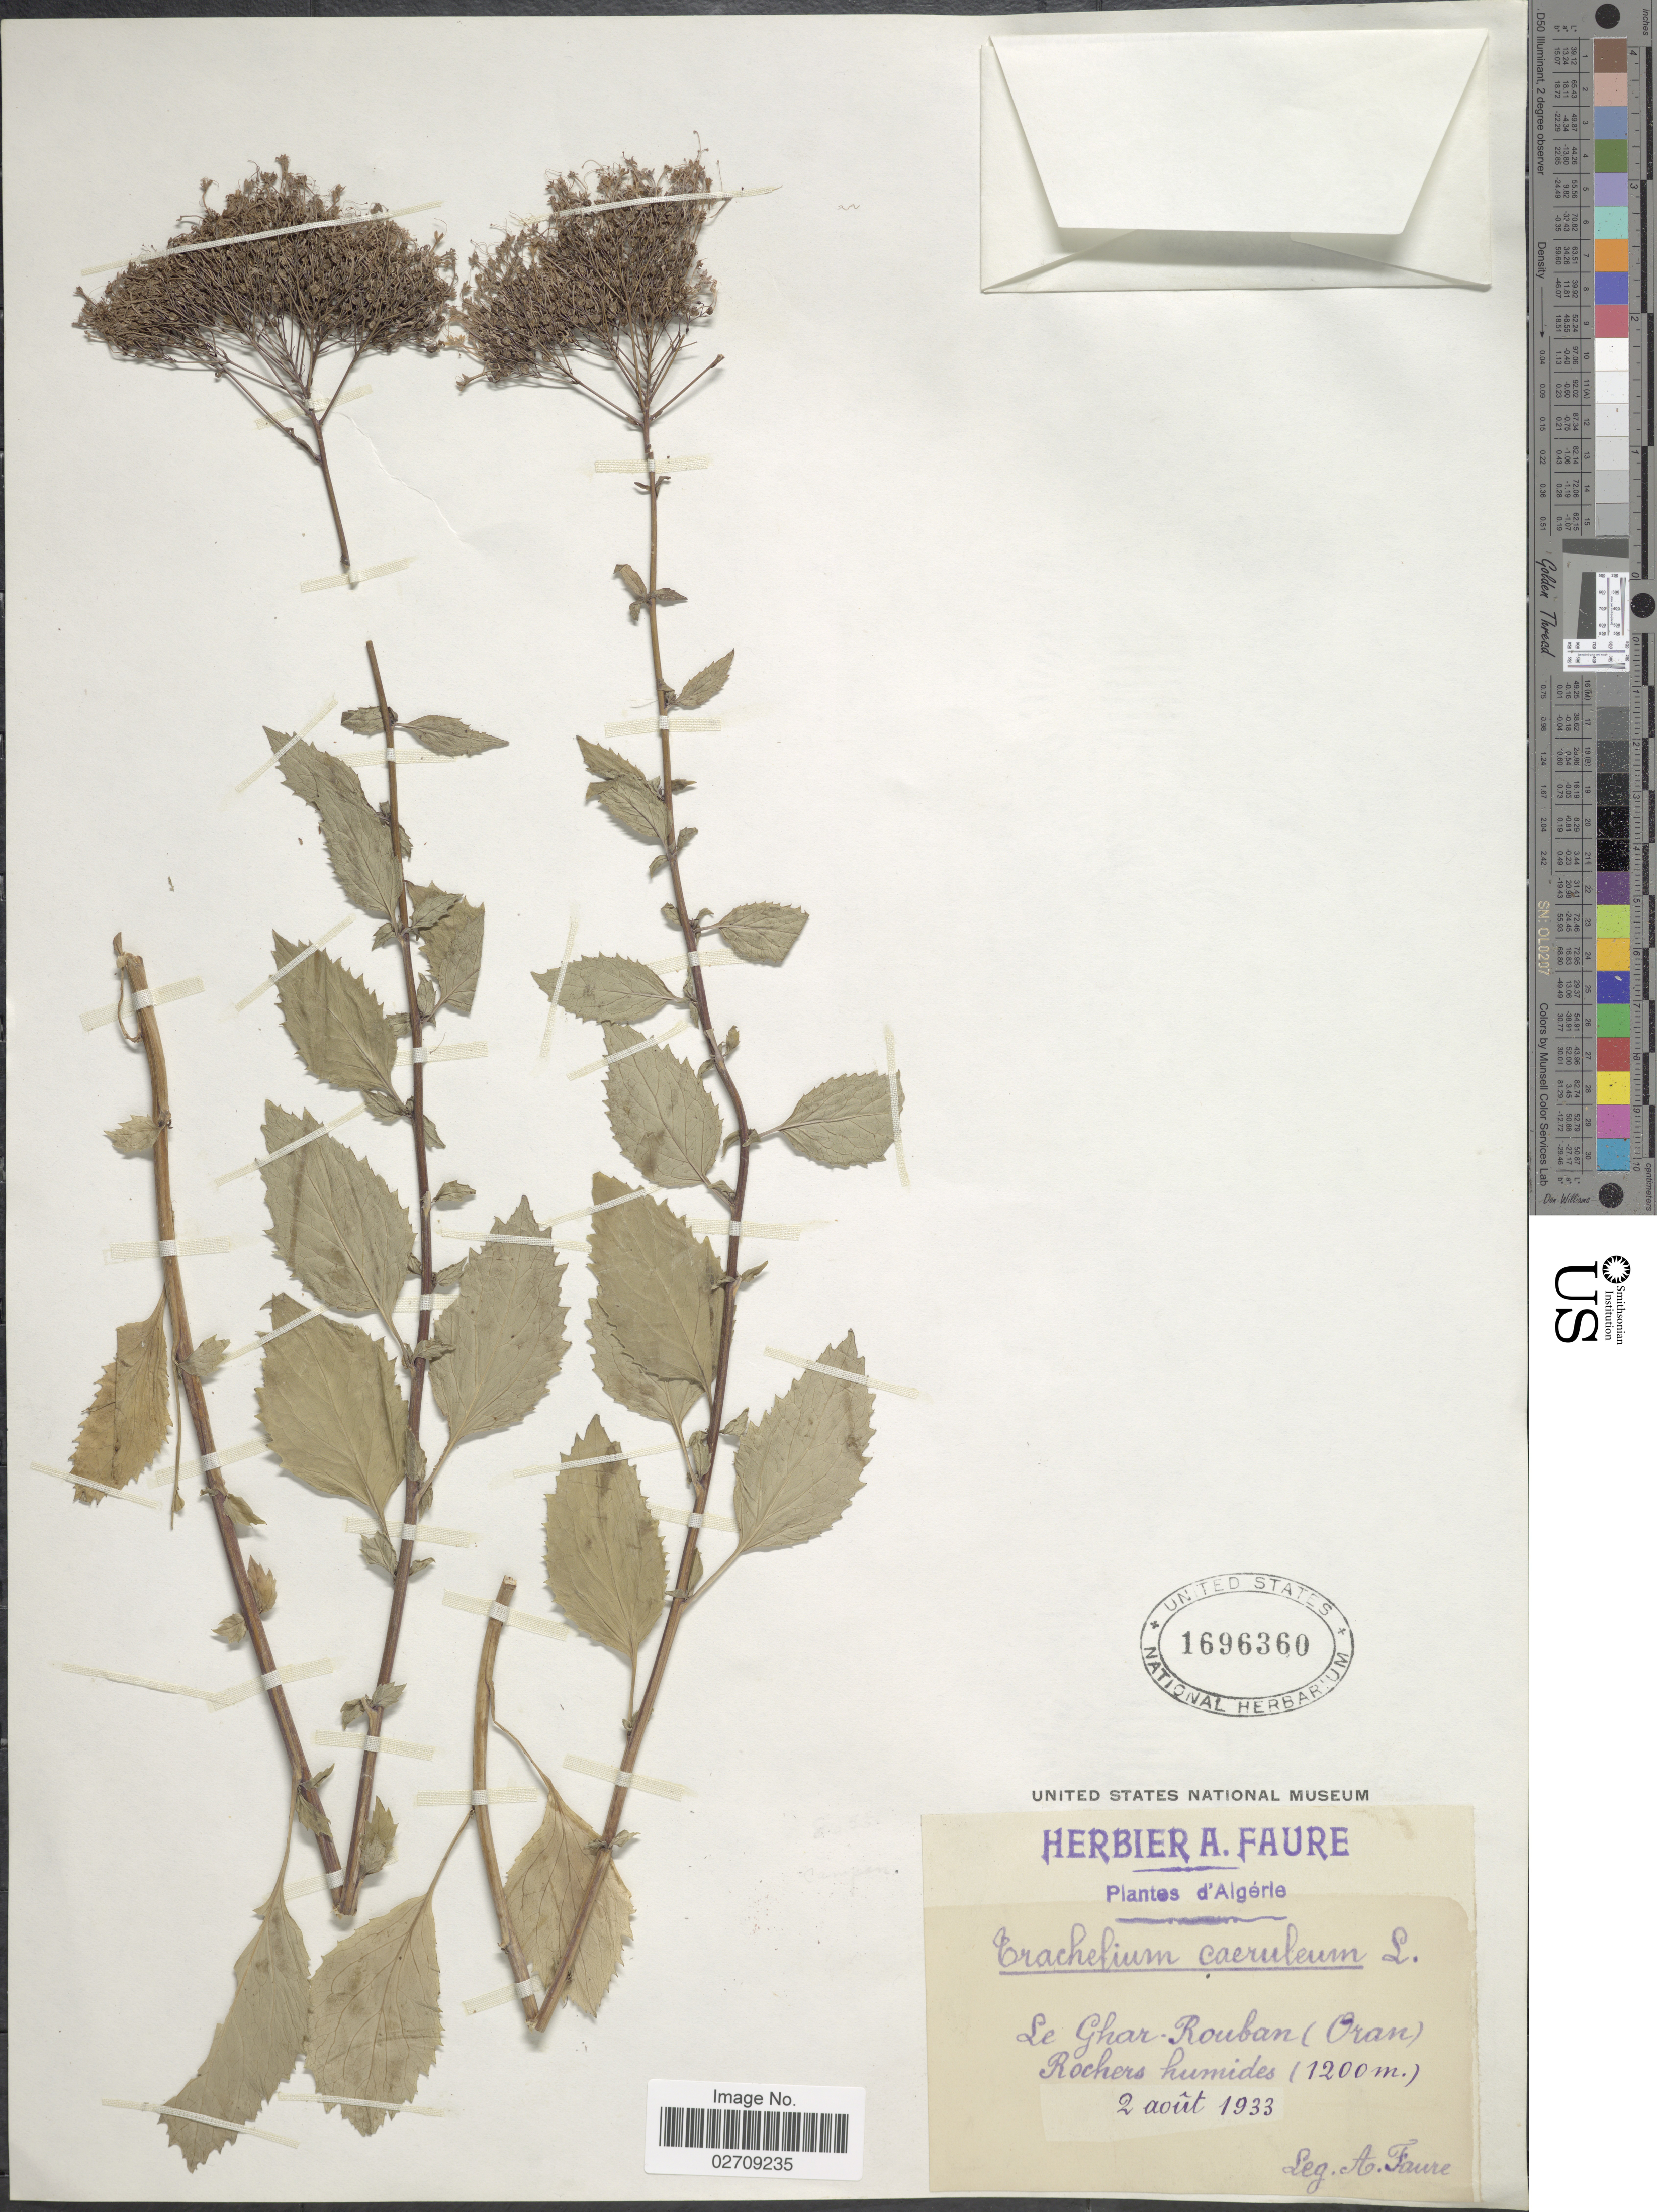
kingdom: Plantae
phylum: Tracheophyta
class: Magnoliopsida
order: Asterales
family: Campanulaceae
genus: Trachelium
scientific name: Trachelium caeruleum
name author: L.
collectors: A. Faure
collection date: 1933-08-02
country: Algeria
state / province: Oran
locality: D'Algerie. Le Ghar Rouban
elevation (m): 1200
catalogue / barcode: US 1696360